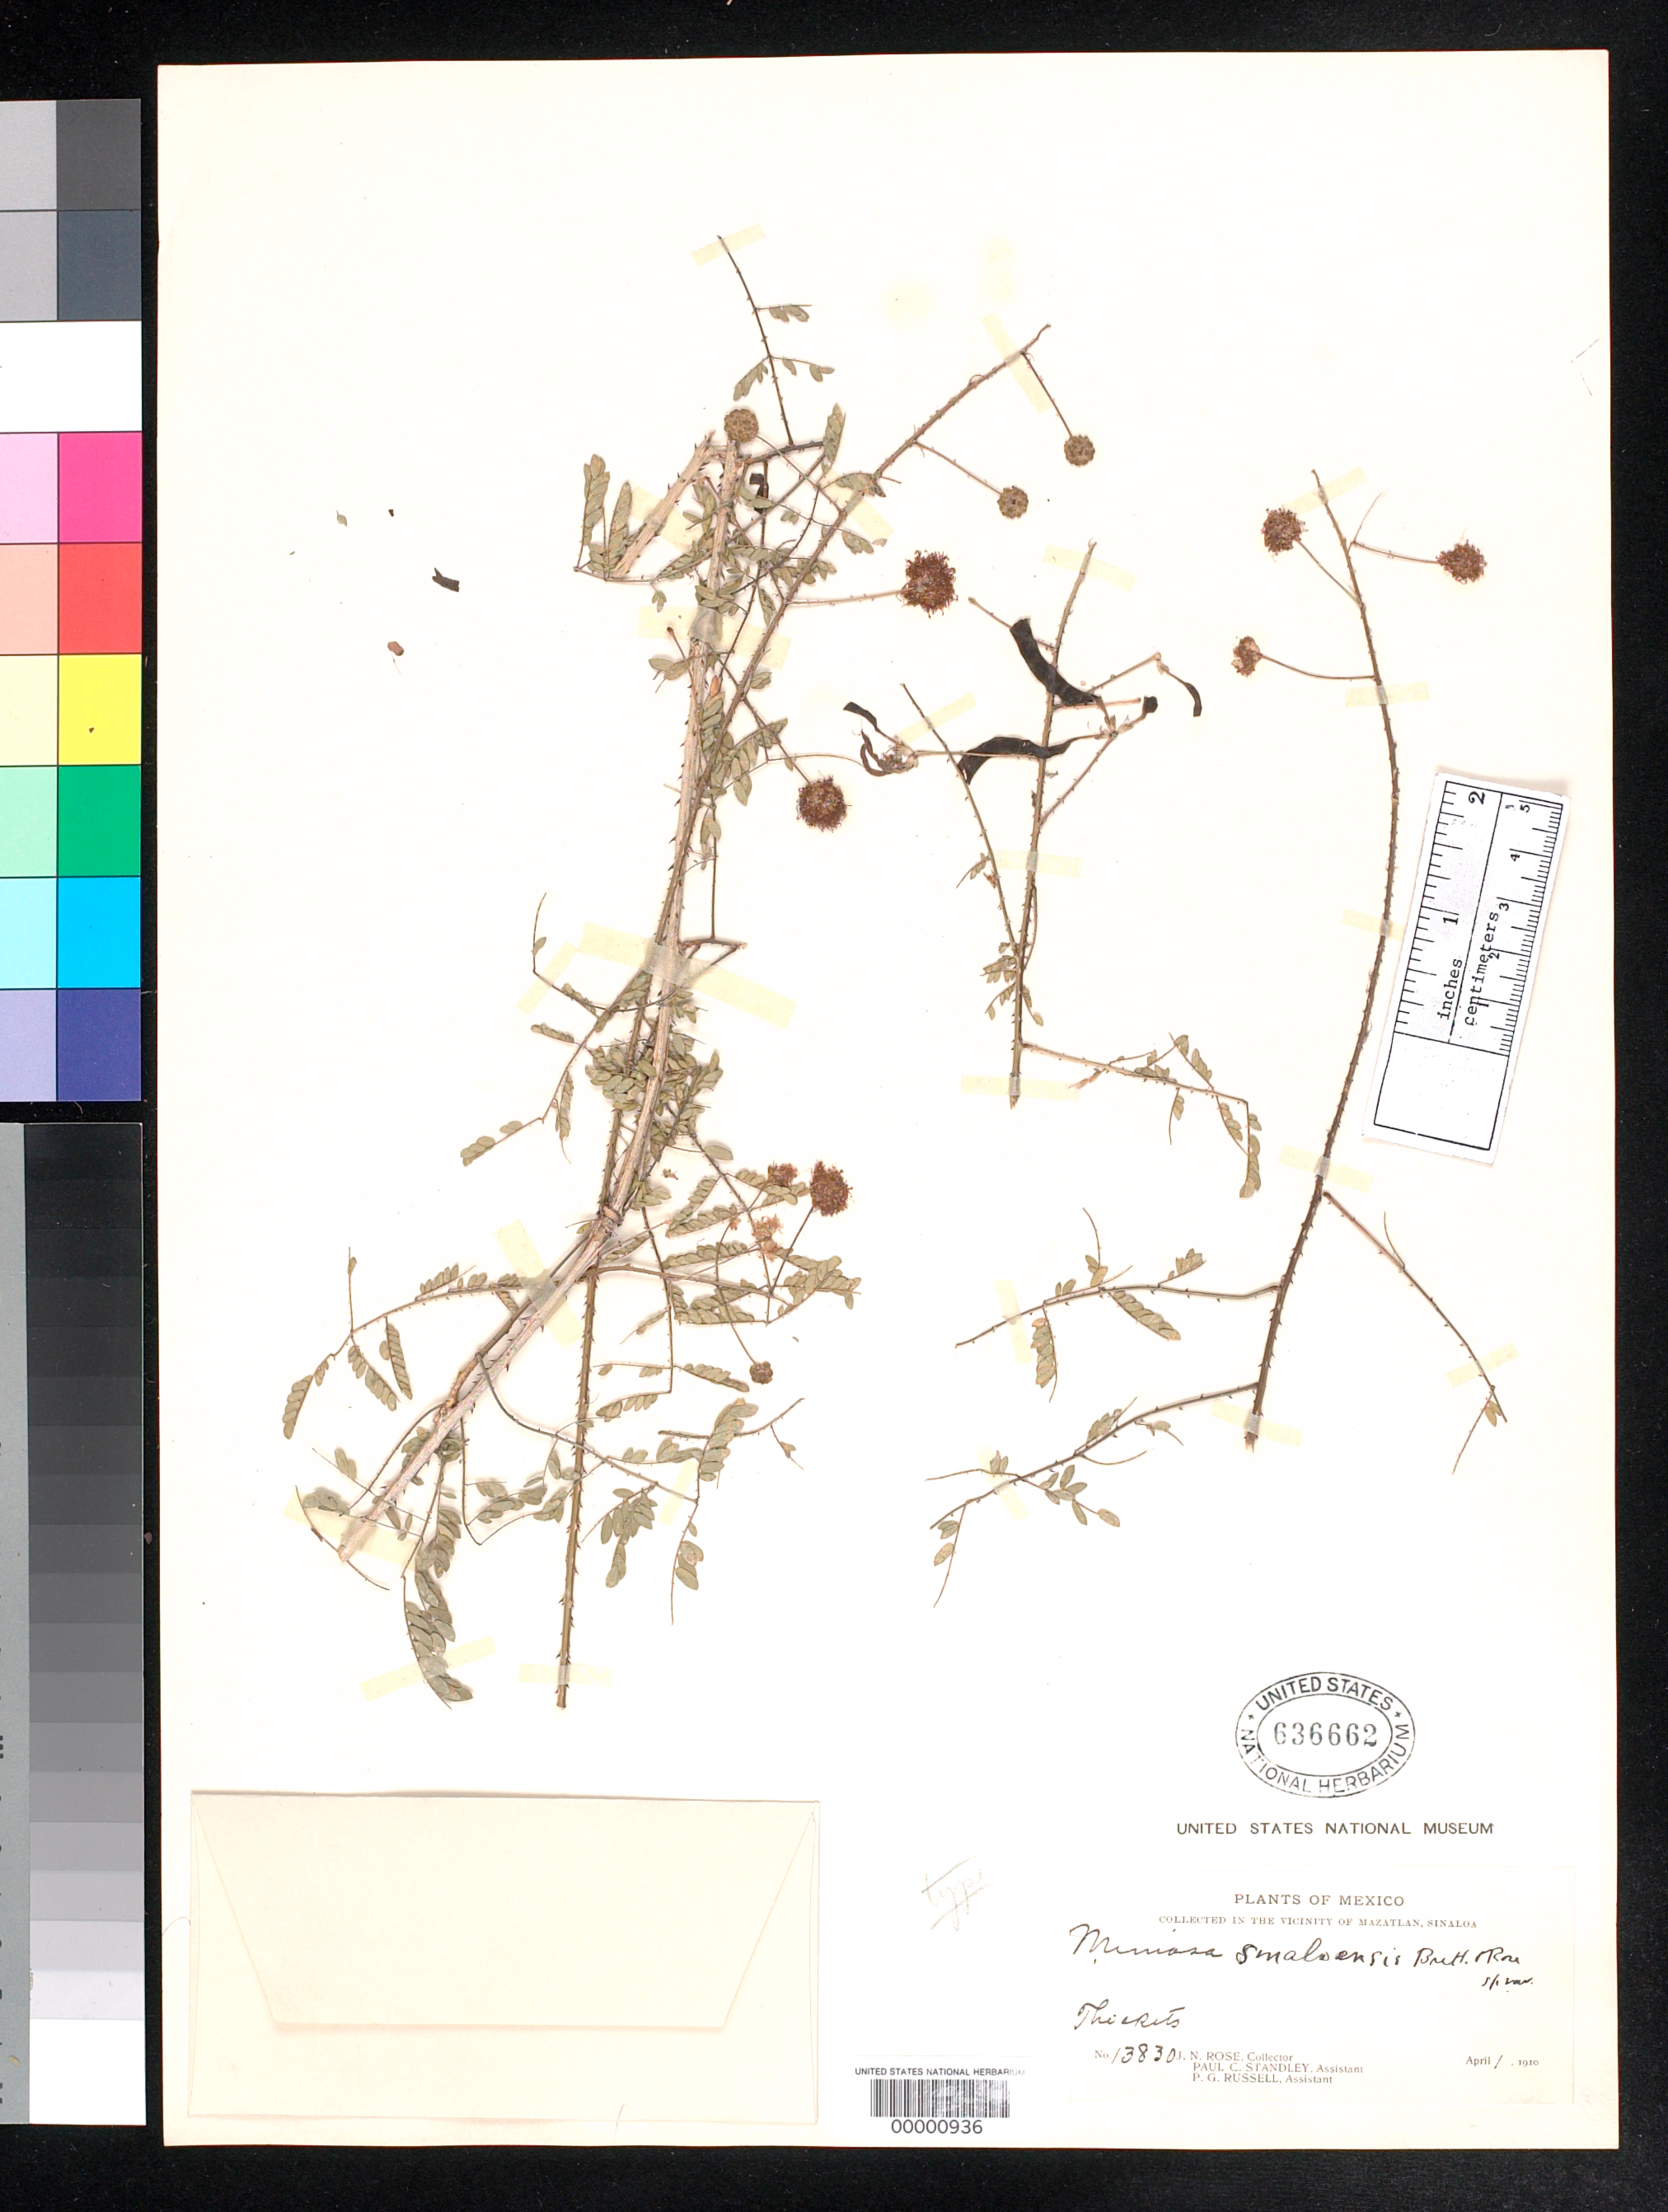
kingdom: Plantae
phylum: Tracheophyta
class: Magnoliopsida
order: Fabales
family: Fabaceae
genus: Mimosa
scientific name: Mimosa sinaloensis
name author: Britton & Rose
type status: Type Collection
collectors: J. N. Rose, P. C. Standley & P. G. Russell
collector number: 13830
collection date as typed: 01 Apr 1910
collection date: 1910-04-01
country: Mexico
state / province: Sinaloa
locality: Vicinity of Mazatlan.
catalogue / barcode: US 636662